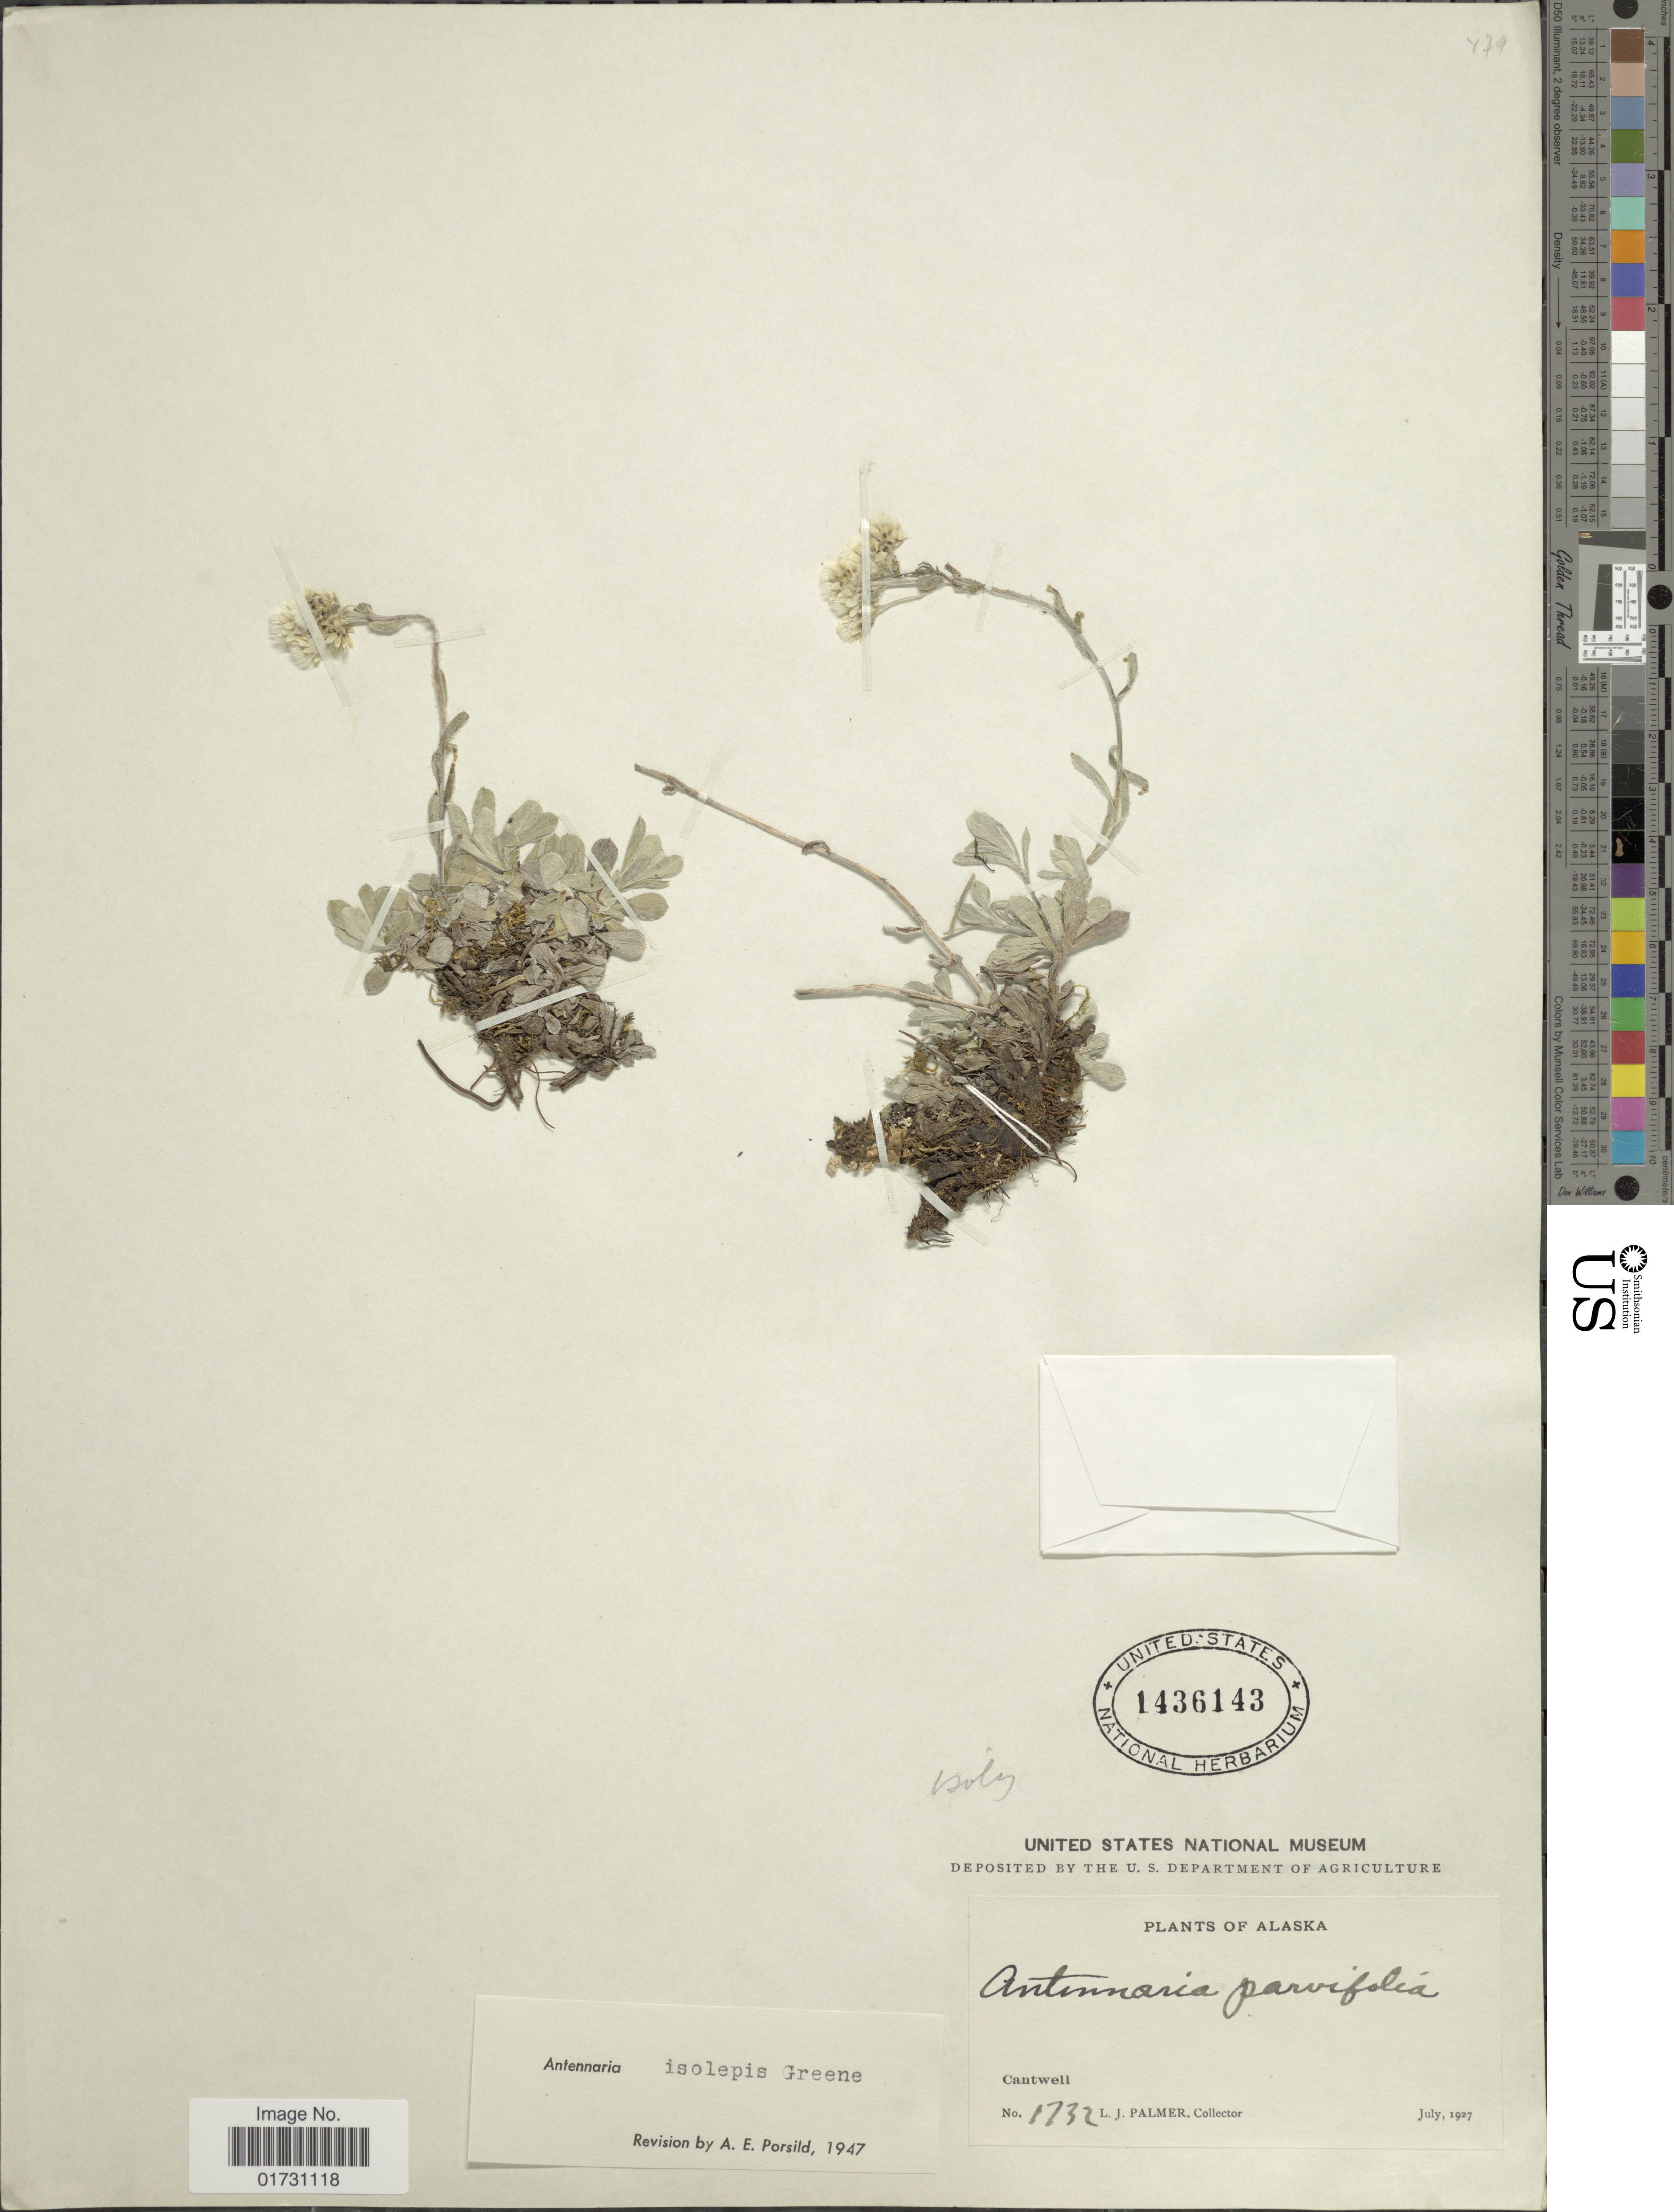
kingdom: Plantae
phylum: Tracheophyta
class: Magnoliopsida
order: Asterales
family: Asteraceae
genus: Antennaria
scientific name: Antennaria isolepis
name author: Greene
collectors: L. G. Palmer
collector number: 1732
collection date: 1927-07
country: United States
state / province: Alaska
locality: Catwell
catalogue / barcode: US 1436143